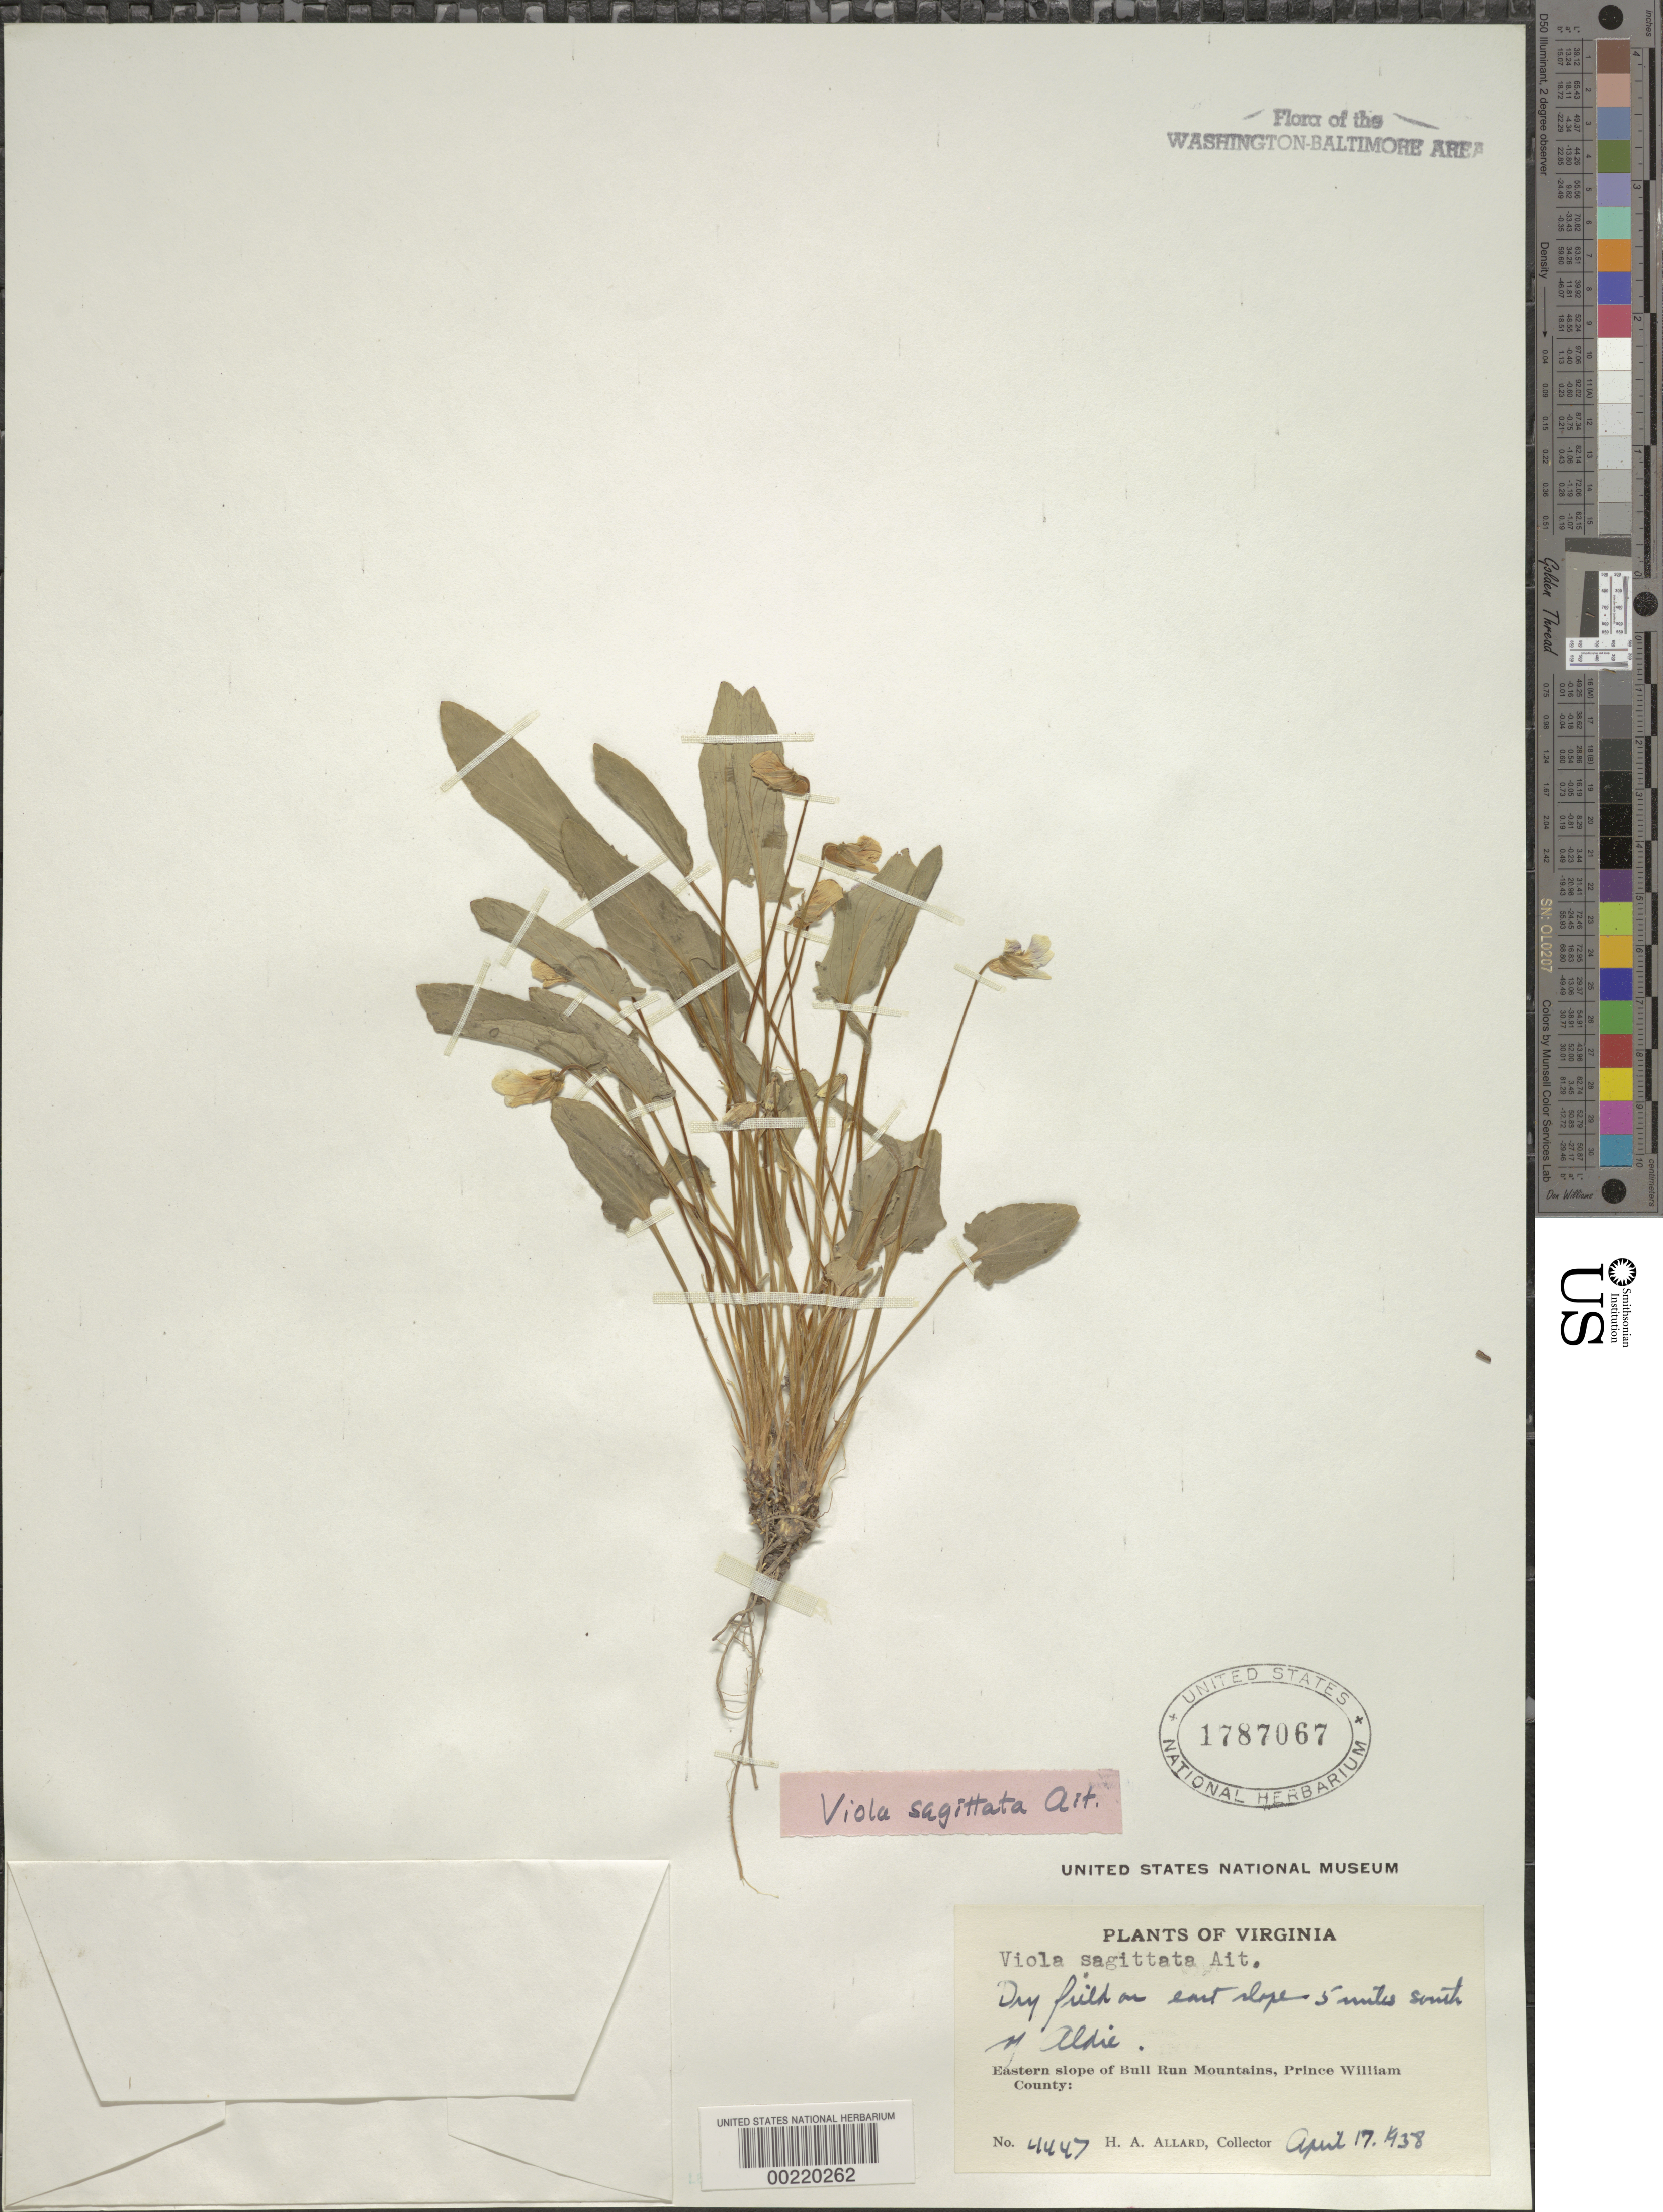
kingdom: Plantae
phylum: Tracheophyta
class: Magnoliopsida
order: Malpighiales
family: Violaceae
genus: Viola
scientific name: Viola sagittata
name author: Aiton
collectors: H. A. Allard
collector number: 4447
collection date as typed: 17 Apr 1938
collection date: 1938-04-17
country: United States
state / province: Virginia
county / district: Prince William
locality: South of Aldie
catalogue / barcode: US 1787067